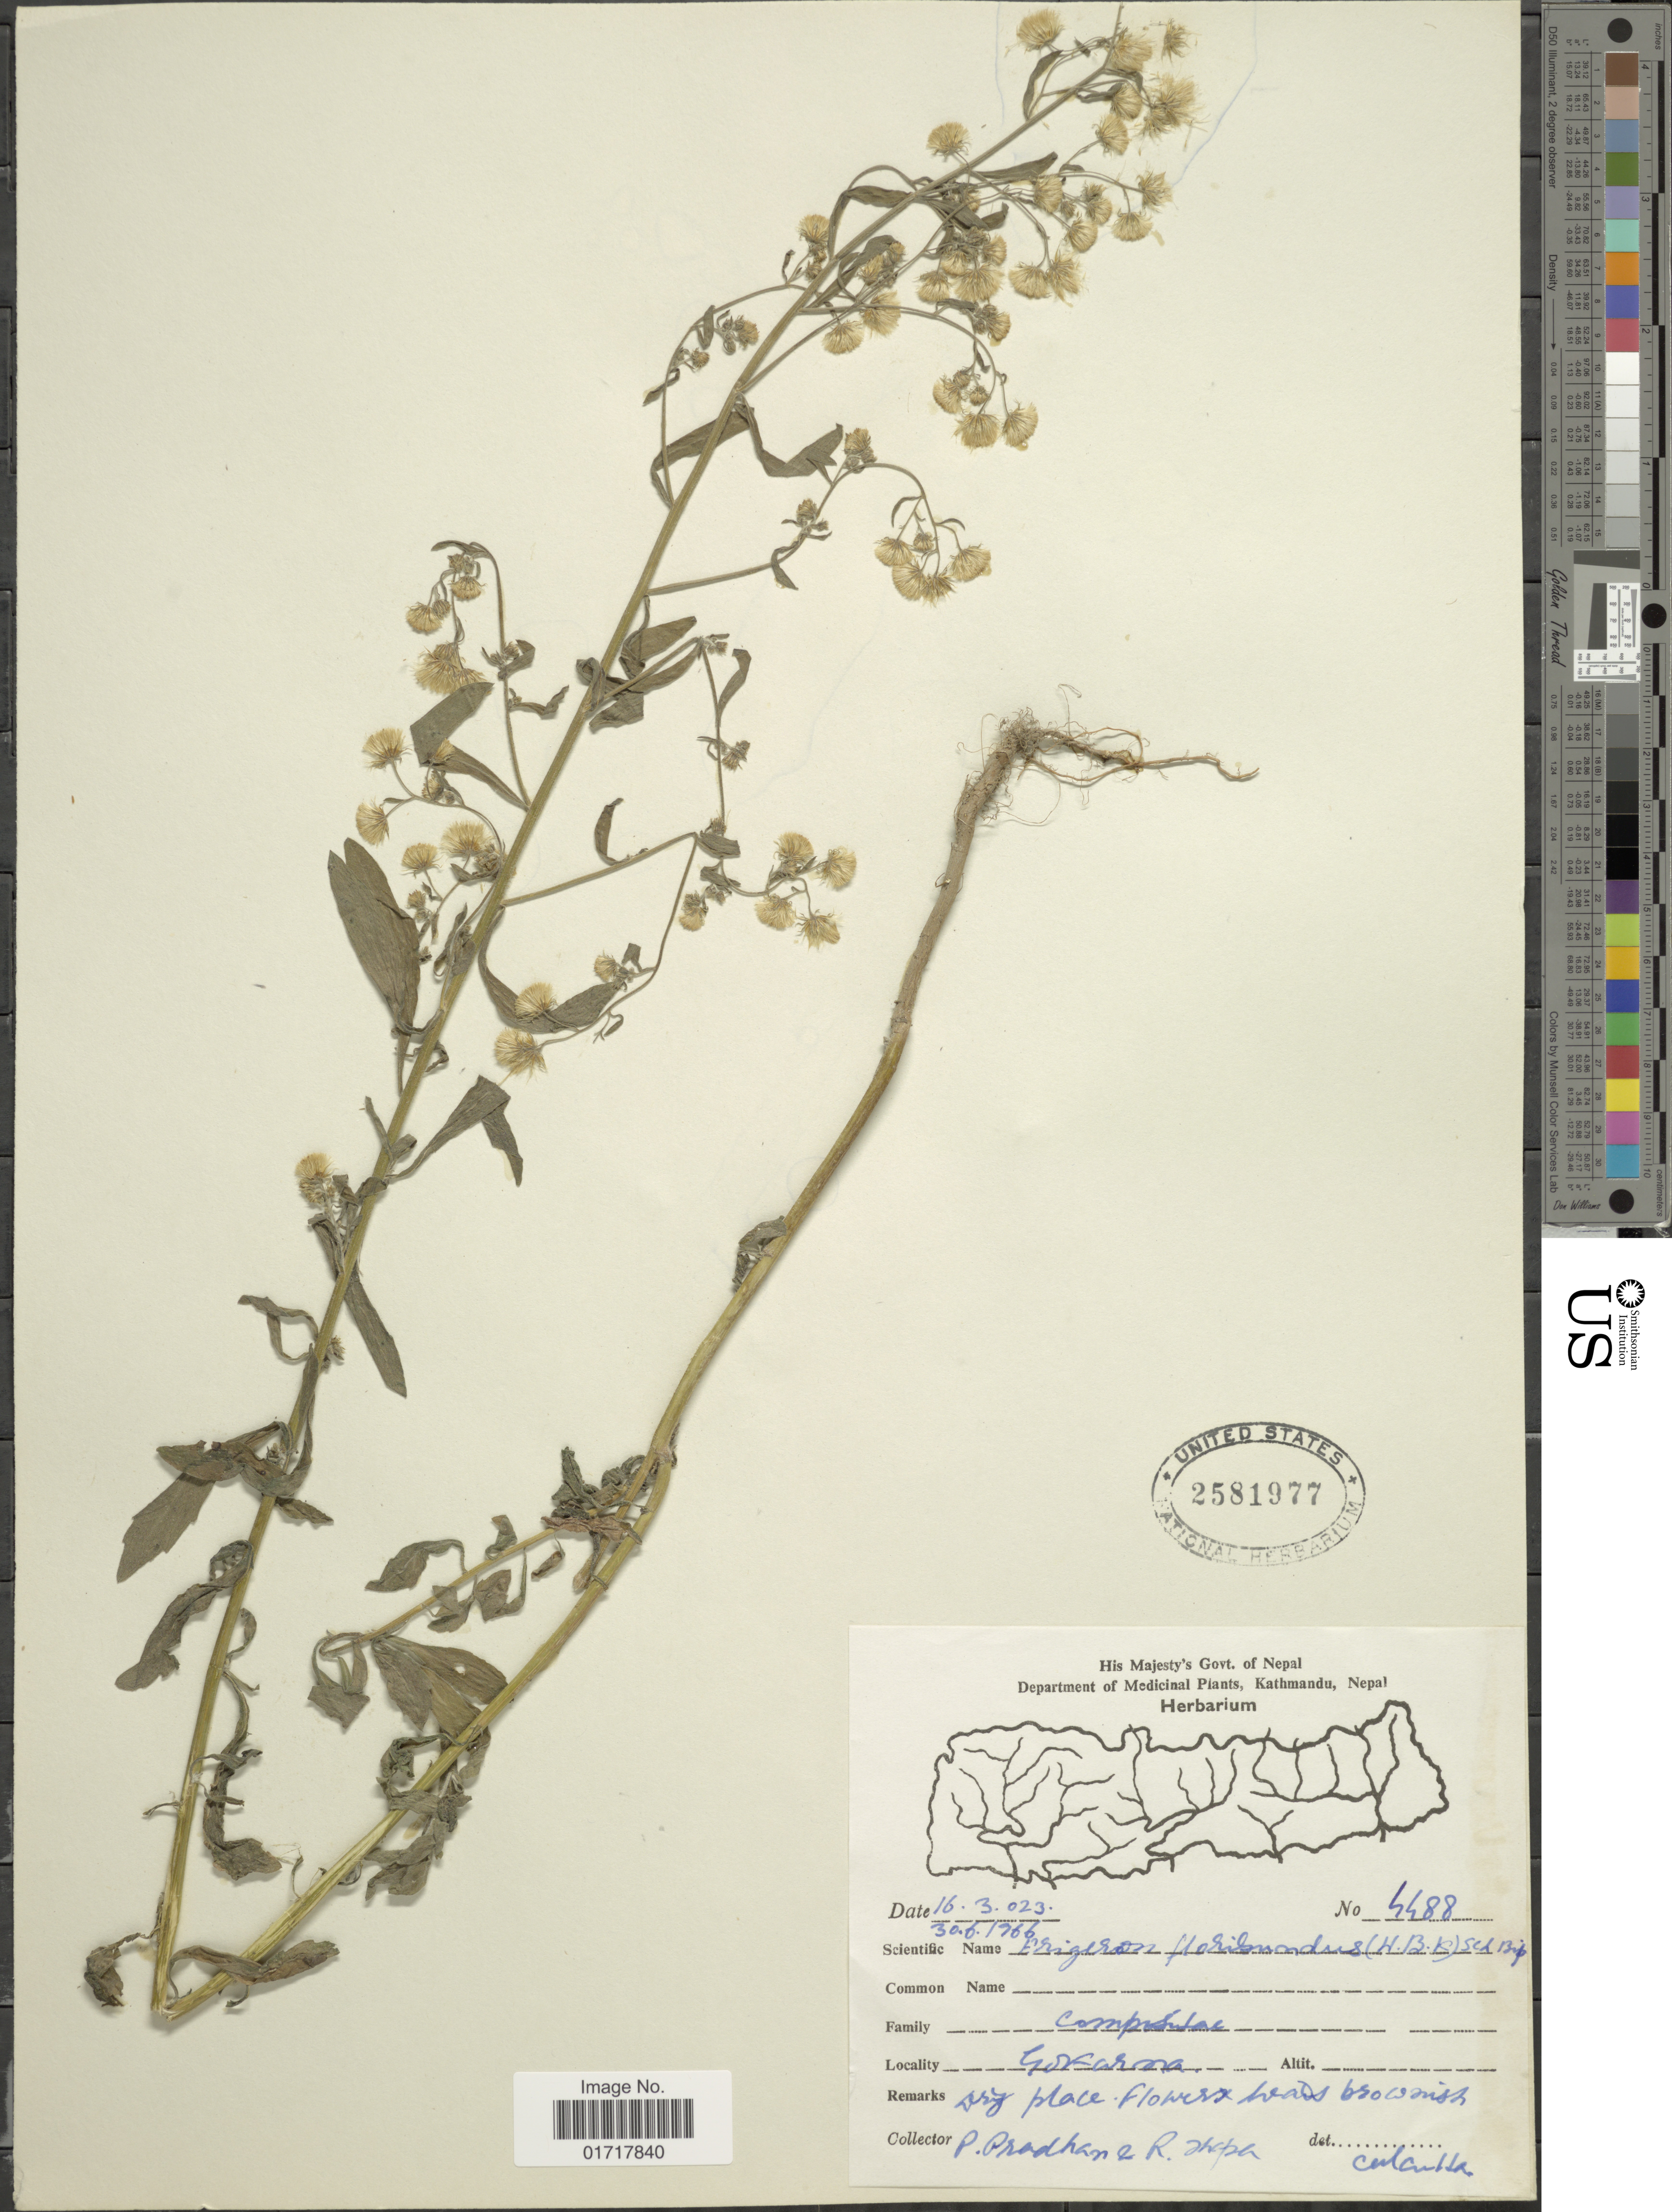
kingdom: Plantae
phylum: Tracheophyta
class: Magnoliopsida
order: Asterales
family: Asteraceae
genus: Conyza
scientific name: Conyza floribunda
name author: Kunth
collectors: P. Pradhan & R. Thapa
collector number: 4488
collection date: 1966-06-30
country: Nepal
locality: Gokarna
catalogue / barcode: US 2581977